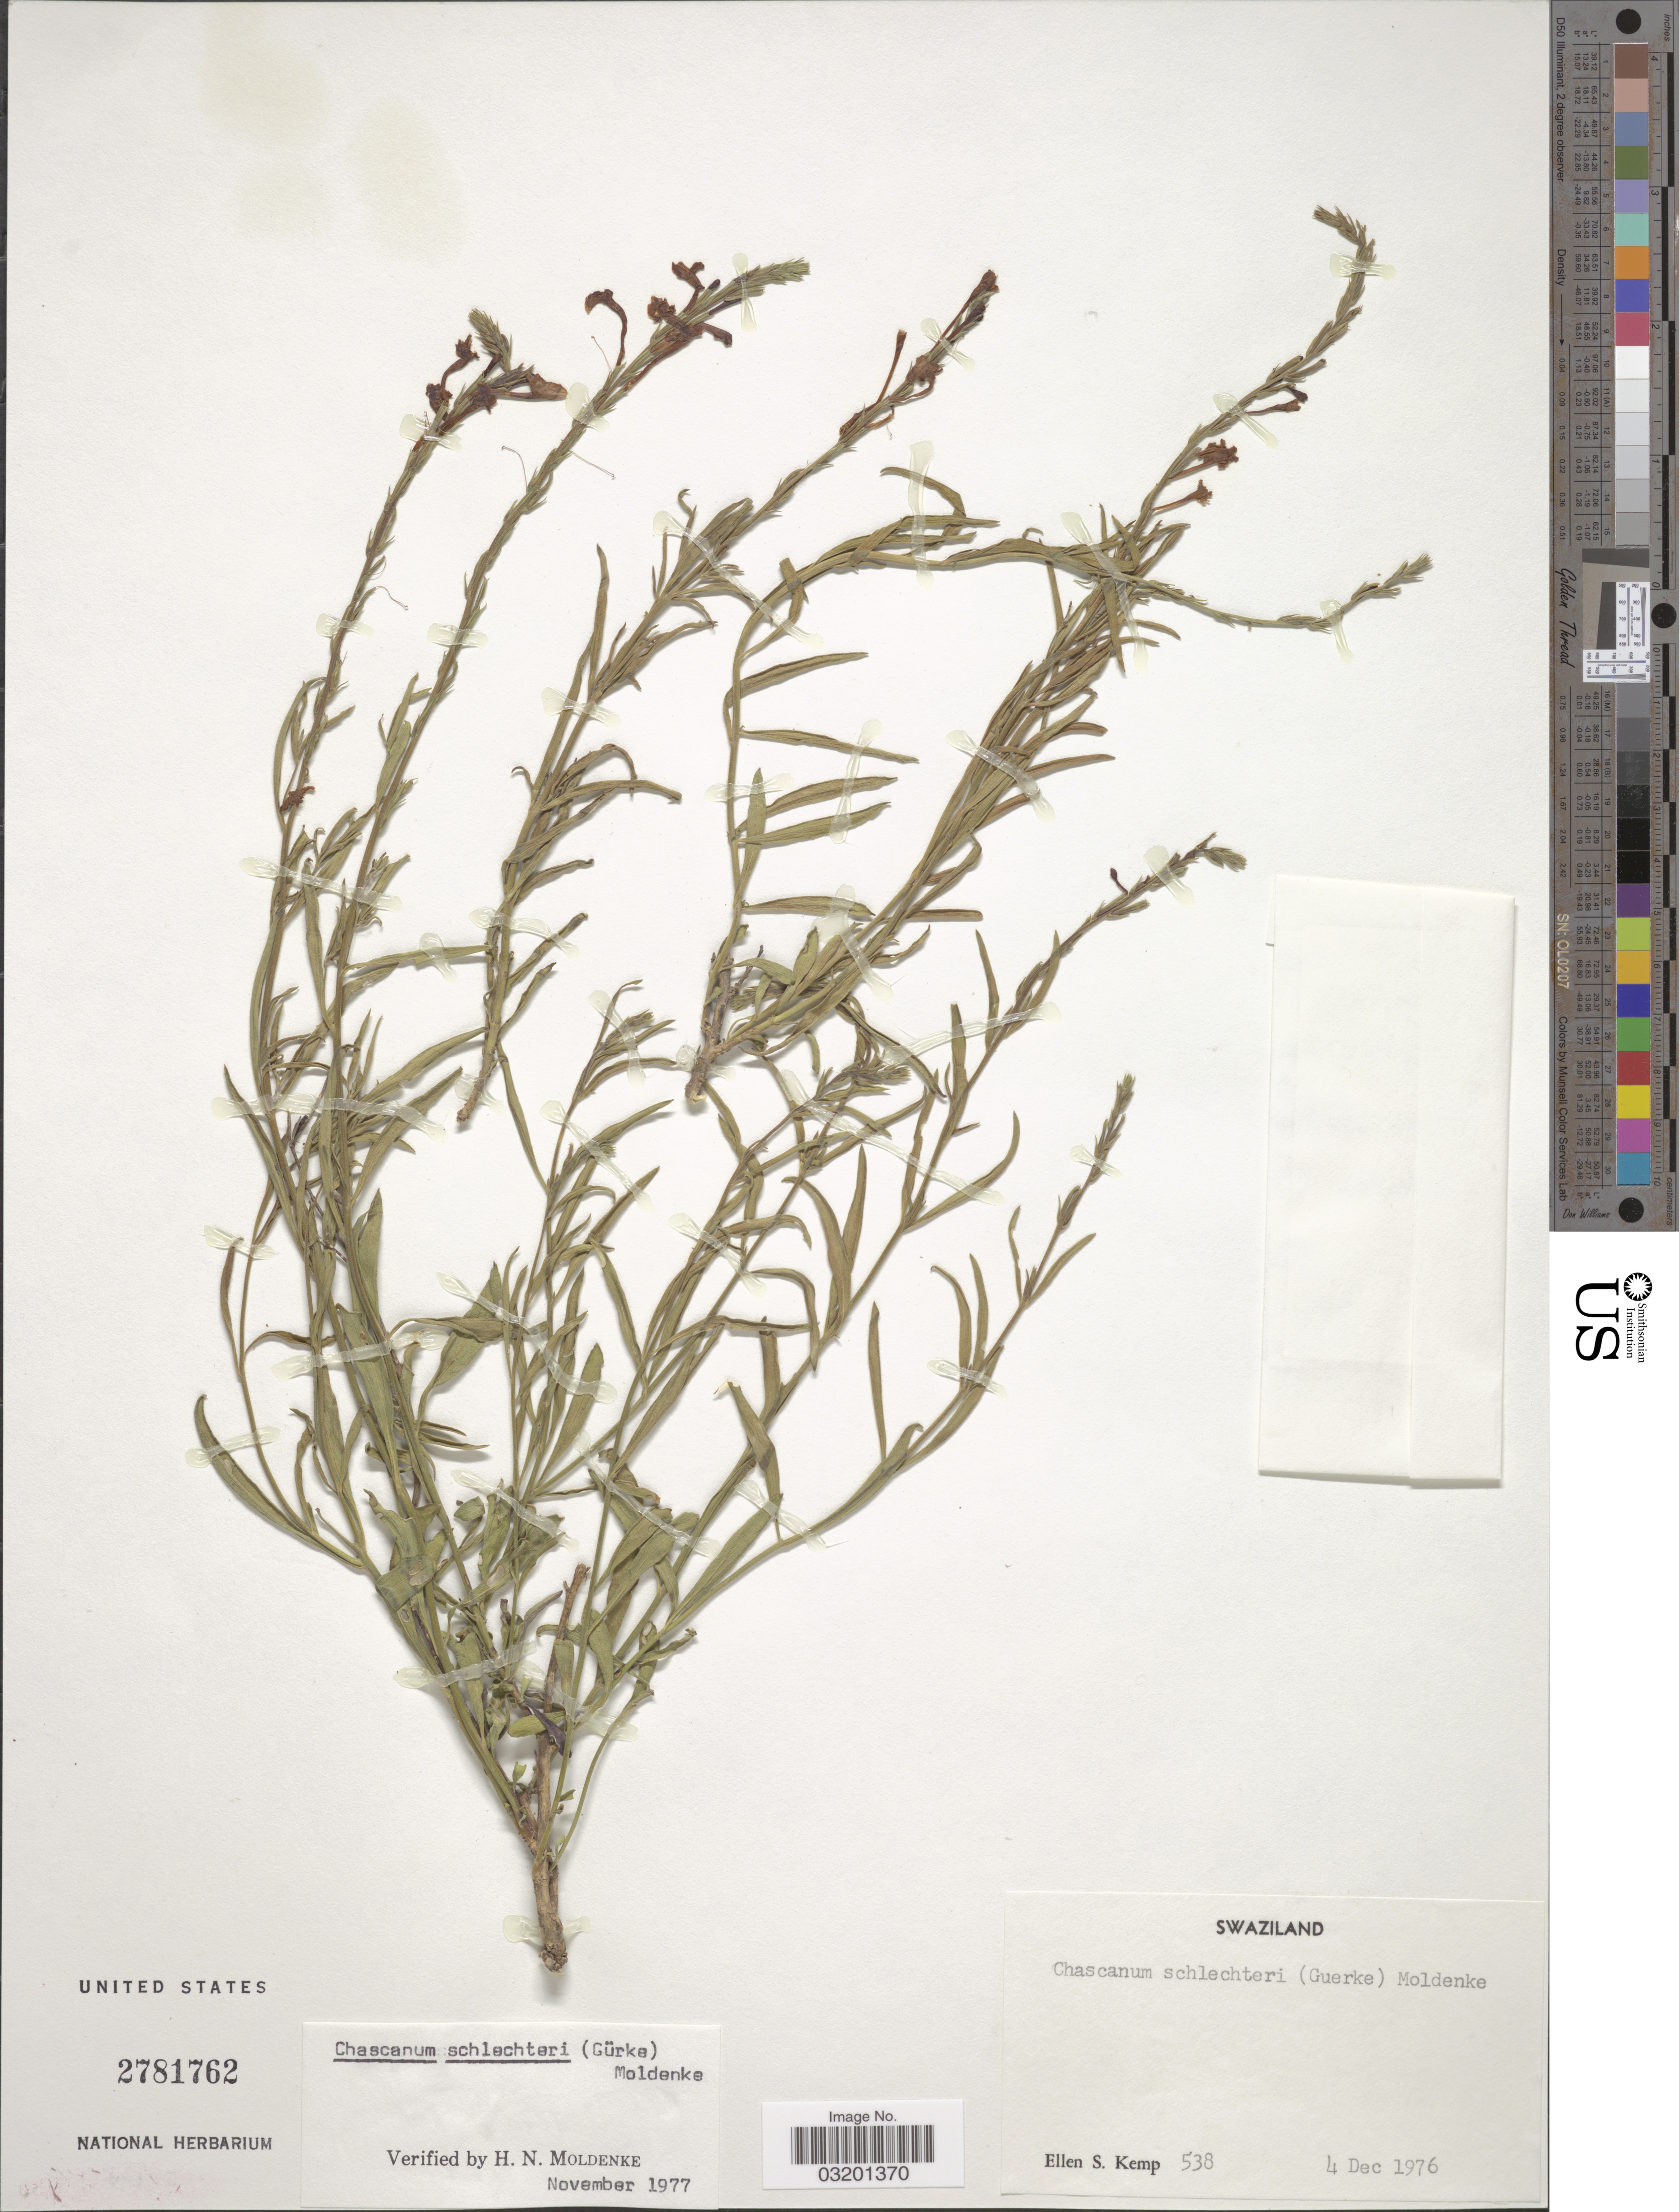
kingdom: Plantae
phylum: Tracheophyta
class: Magnoliopsida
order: Lamiales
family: Verbenaceae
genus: Chascanum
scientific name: Chascanum schlechteri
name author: (Gürke) Moldenke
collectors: E. S. Kemp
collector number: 538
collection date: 1976-12-04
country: Eswatini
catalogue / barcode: US 2781762